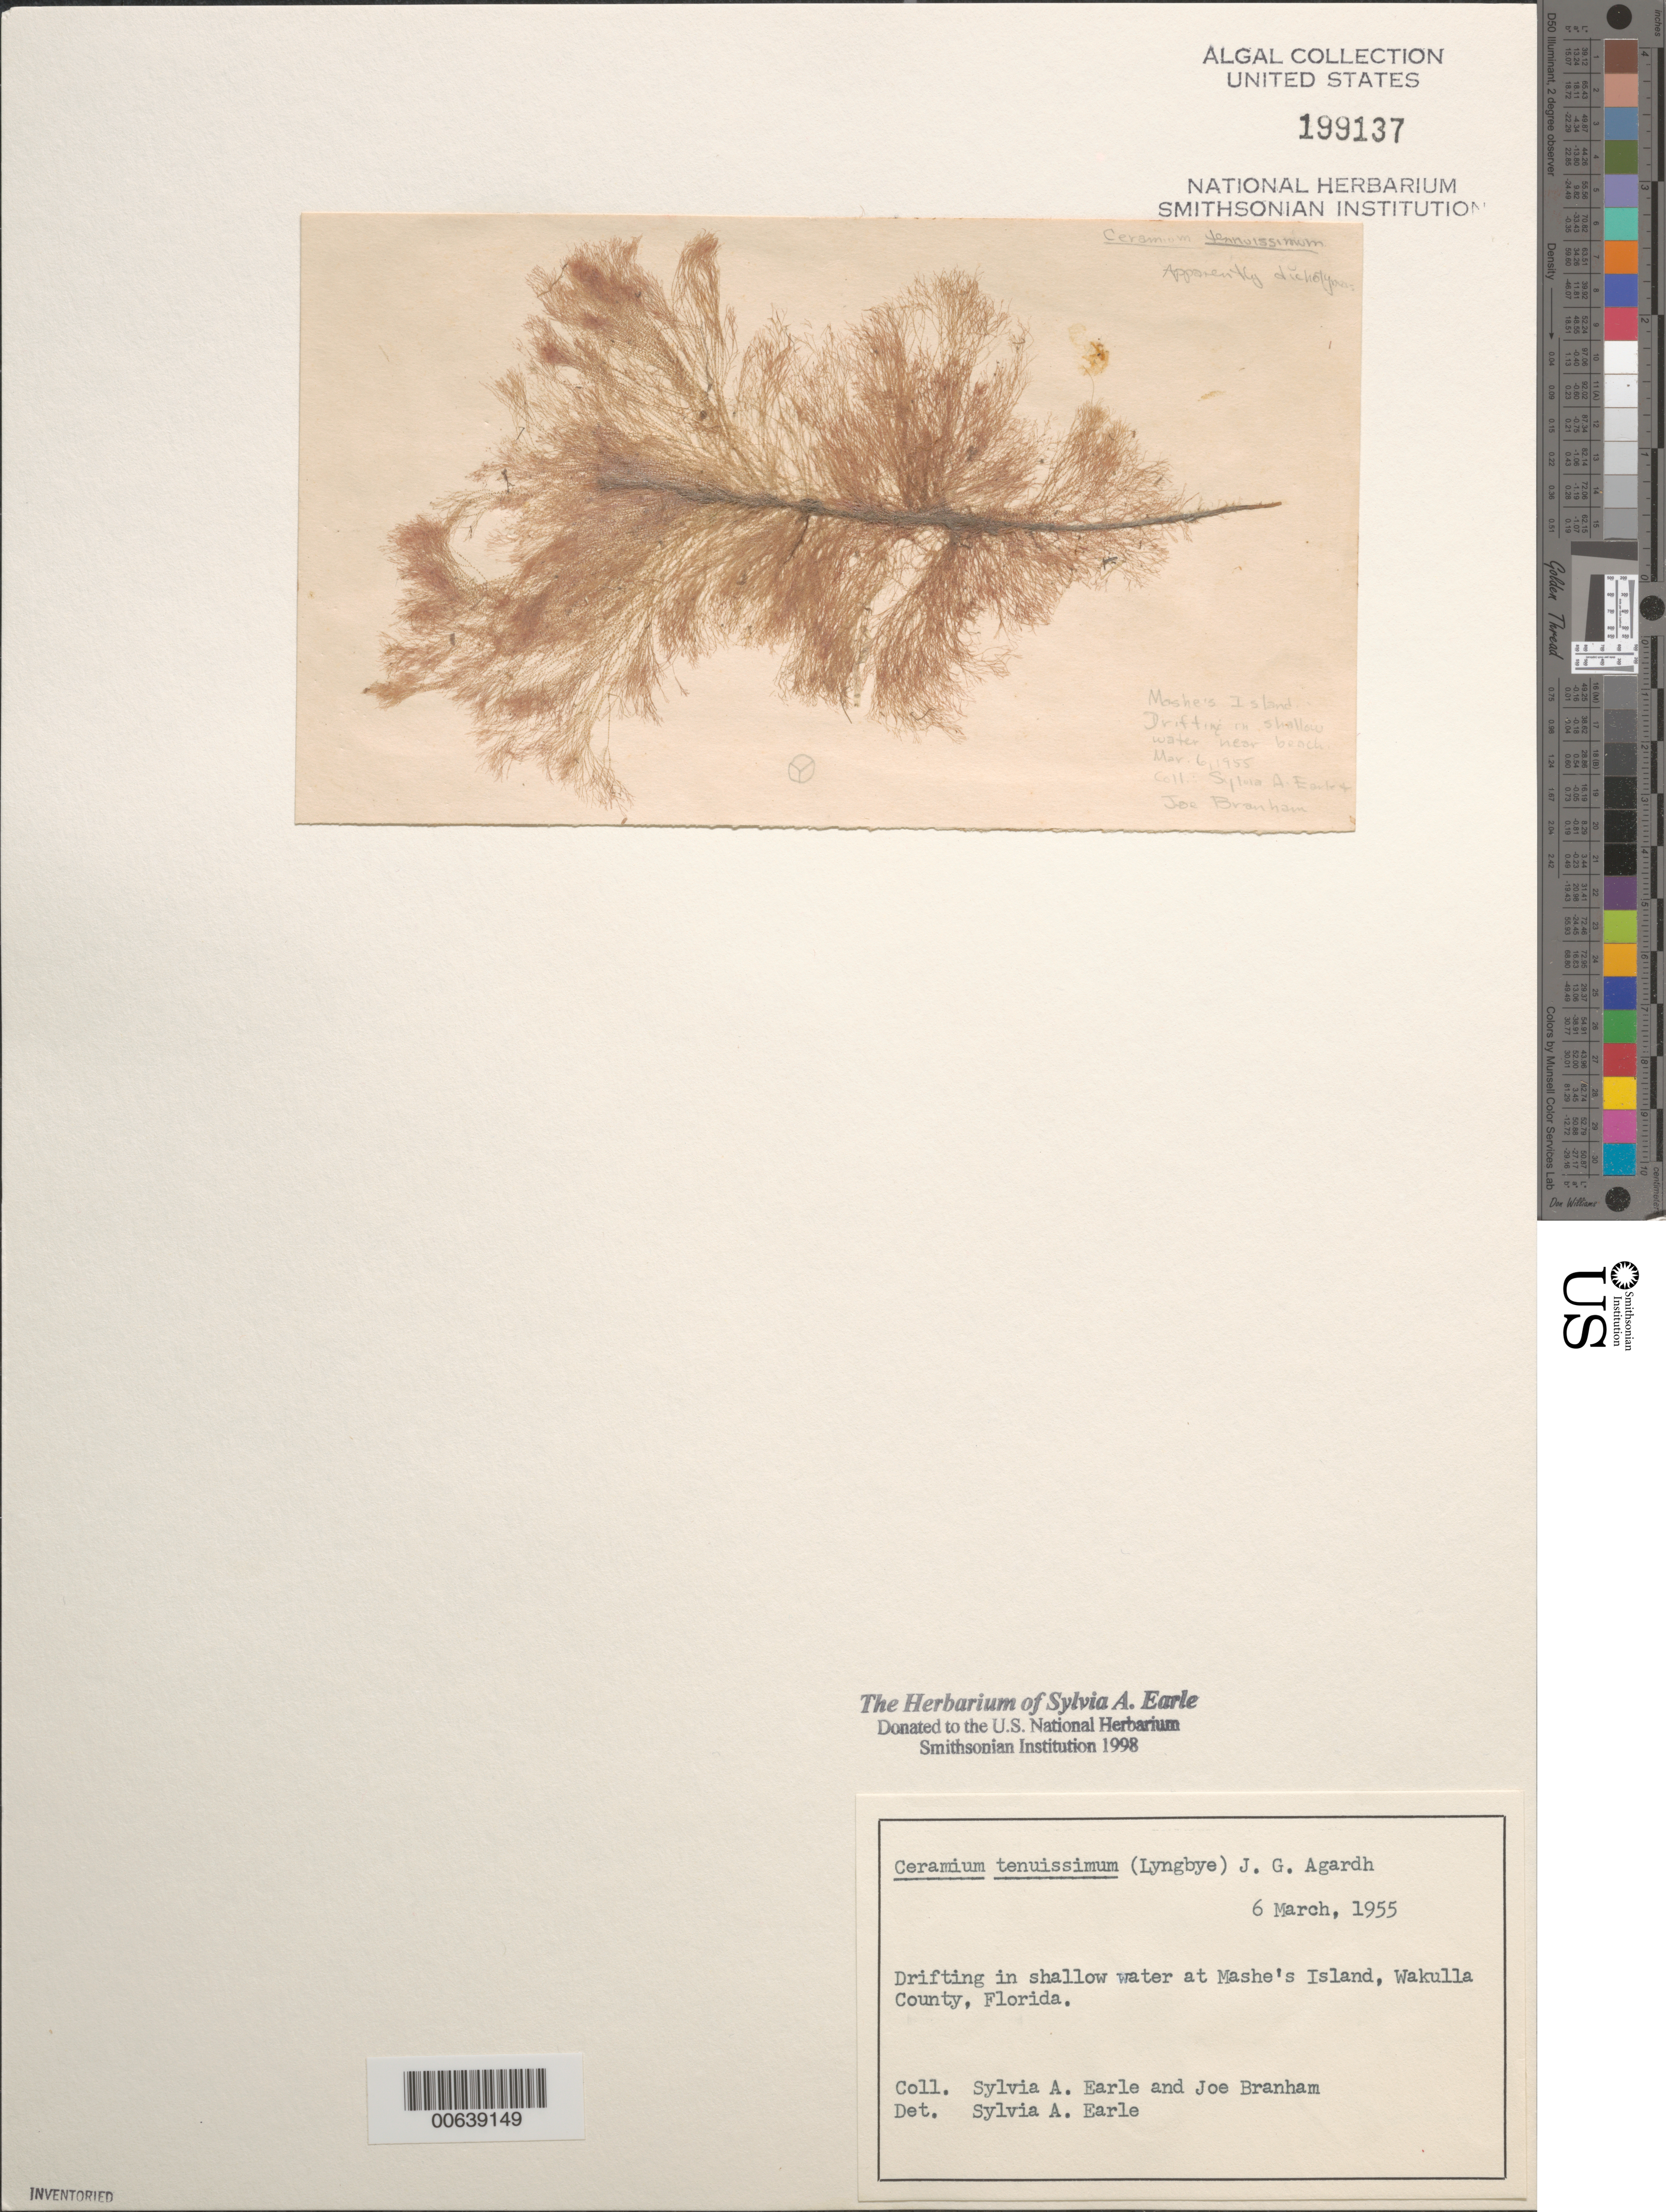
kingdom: Plantae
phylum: Rhodophyta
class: Florideophyceae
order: Ceramiales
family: Ceramiaceae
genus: Ceramium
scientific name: Ceramium diaphanum var. obscura, ined., 7/2023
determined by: Algae name updating Project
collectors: S. A. Earle & J. Branham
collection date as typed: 06 Mar 1955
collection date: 1955-03-06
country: United States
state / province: Florida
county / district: Wakulla County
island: Mashes Island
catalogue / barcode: US 199137